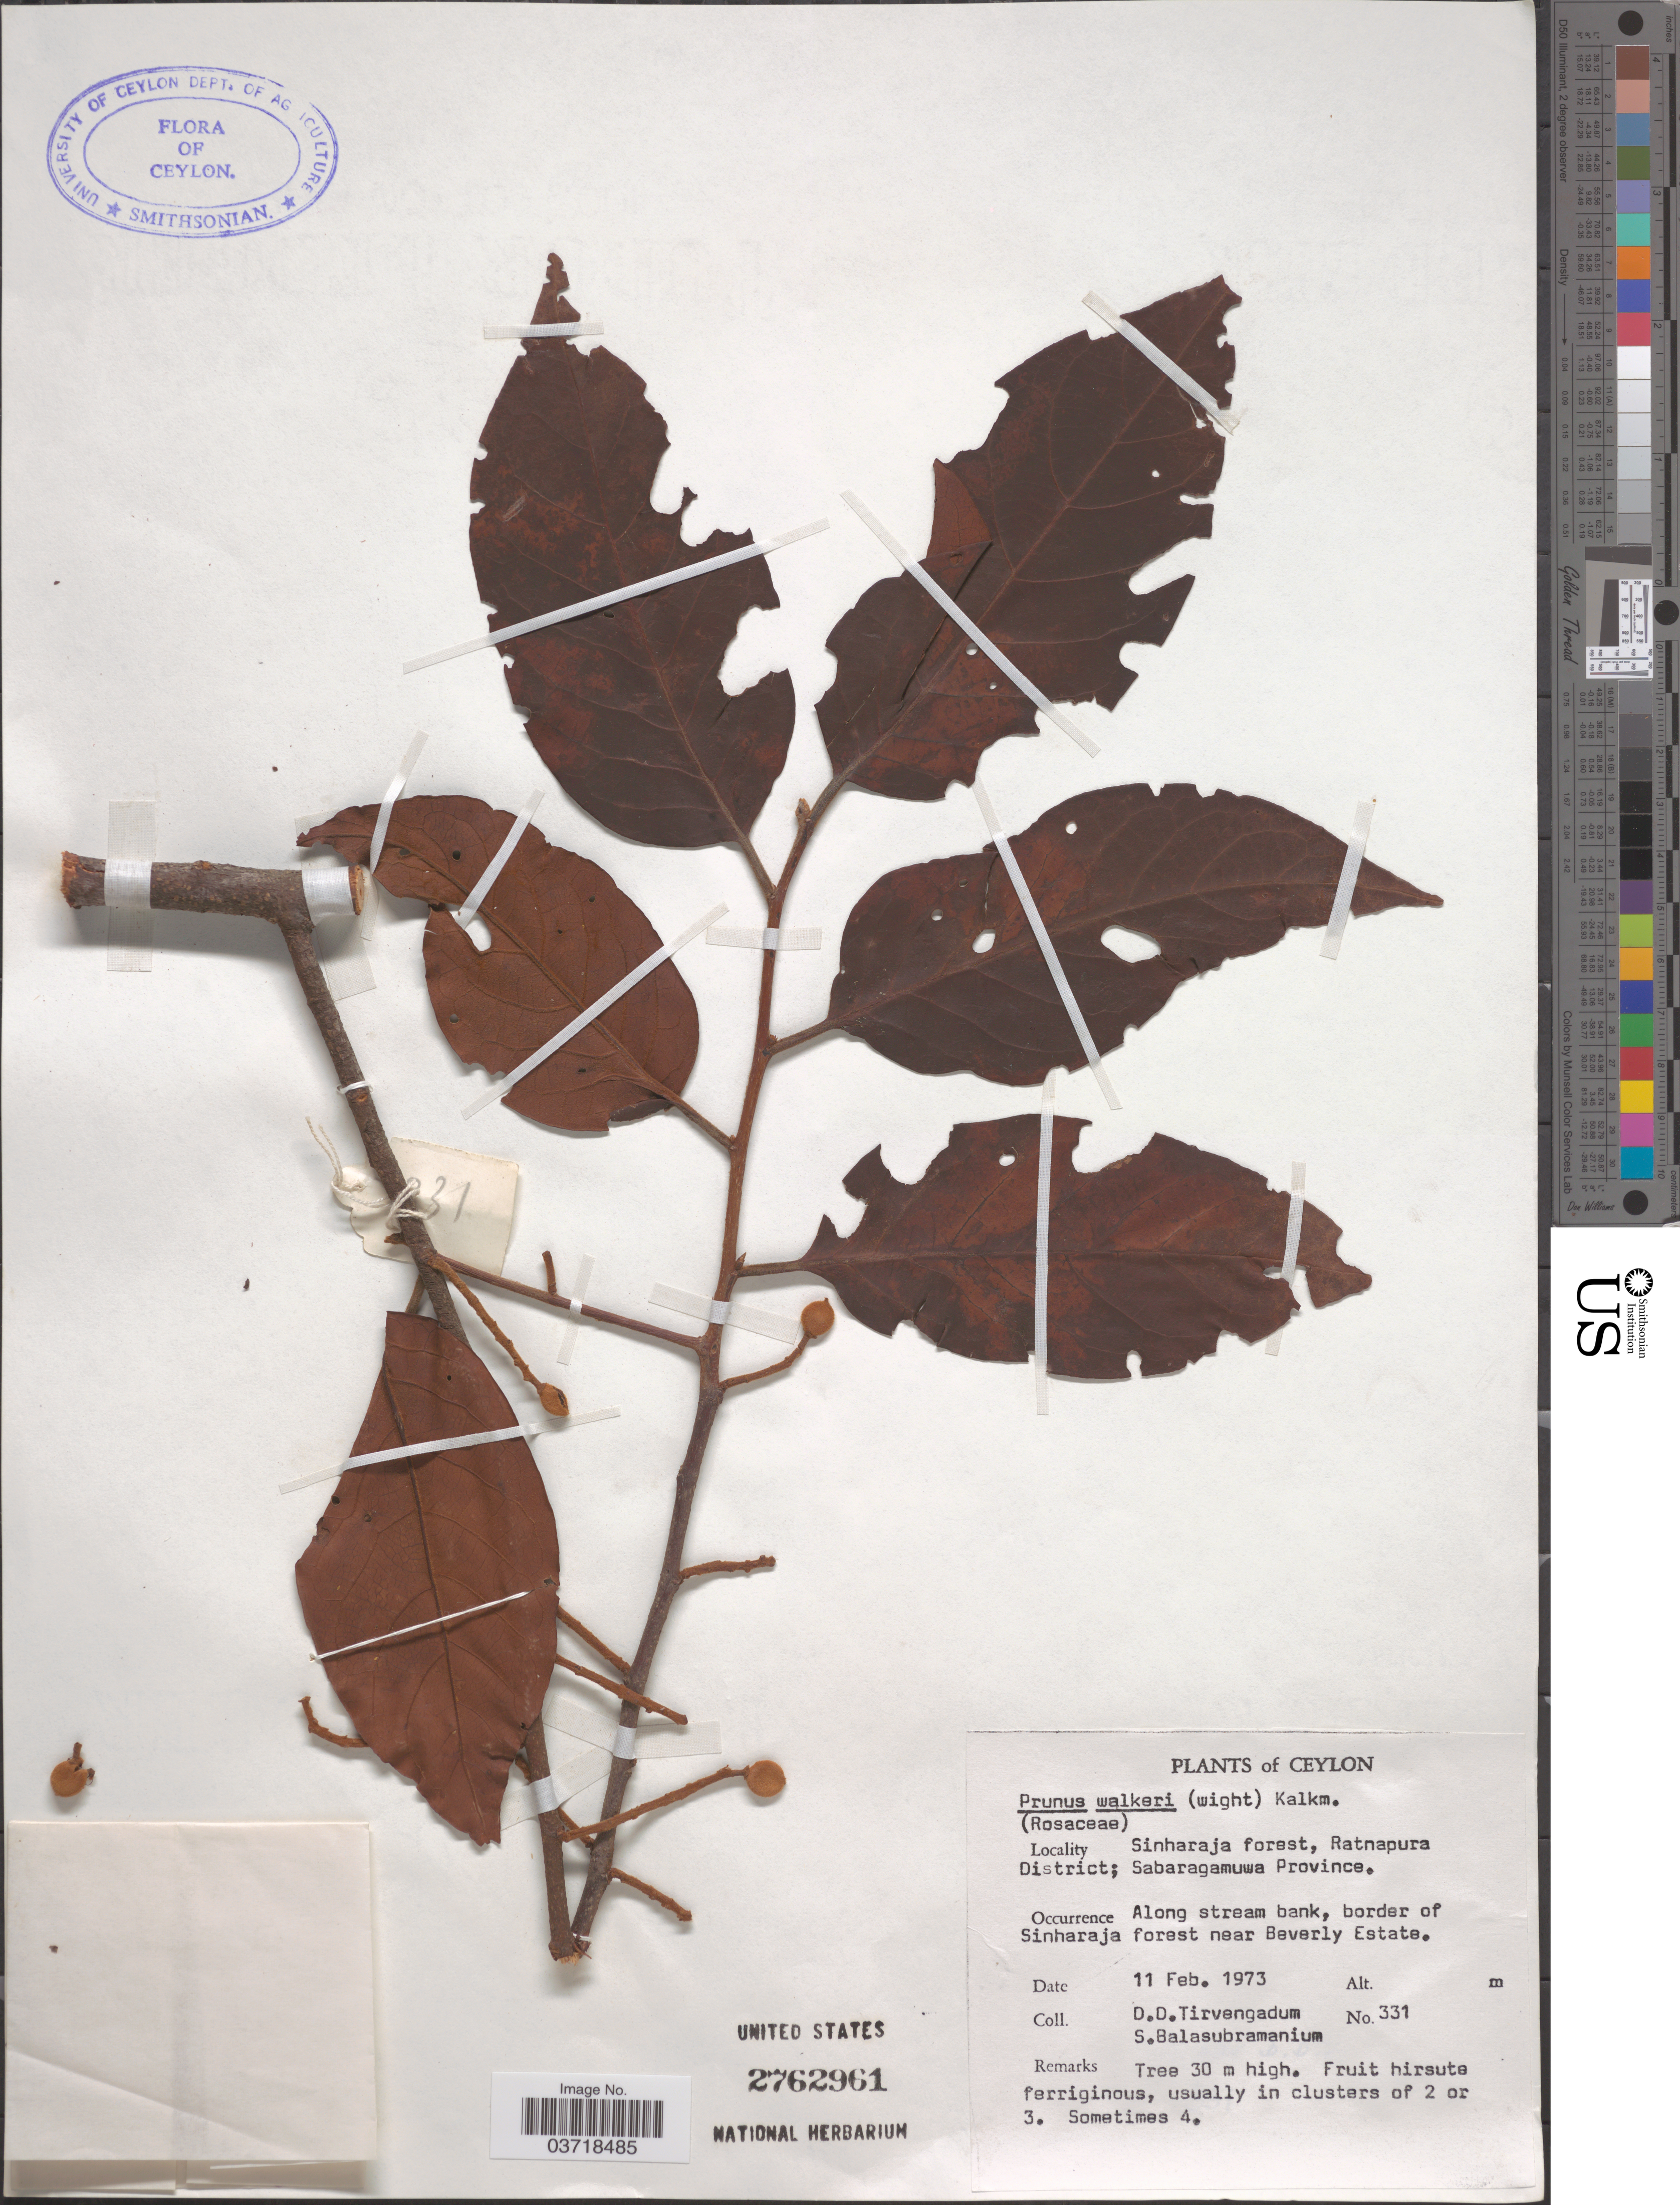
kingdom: Plantae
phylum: Tracheophyta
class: Magnoliopsida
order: Rosales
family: Rosaceae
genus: Prunus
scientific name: Prunus walkeri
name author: (Wight) Kalkman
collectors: D. Tirvengadum & S. Balasubramanium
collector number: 331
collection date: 1973-02-11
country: Sri Lanka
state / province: Sabaragamuwa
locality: Ceylon. Sinharaja forest, Ratnapura District. Along stream bank, border of Sinharaja forest near Beverly Estate.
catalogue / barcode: US 2762961